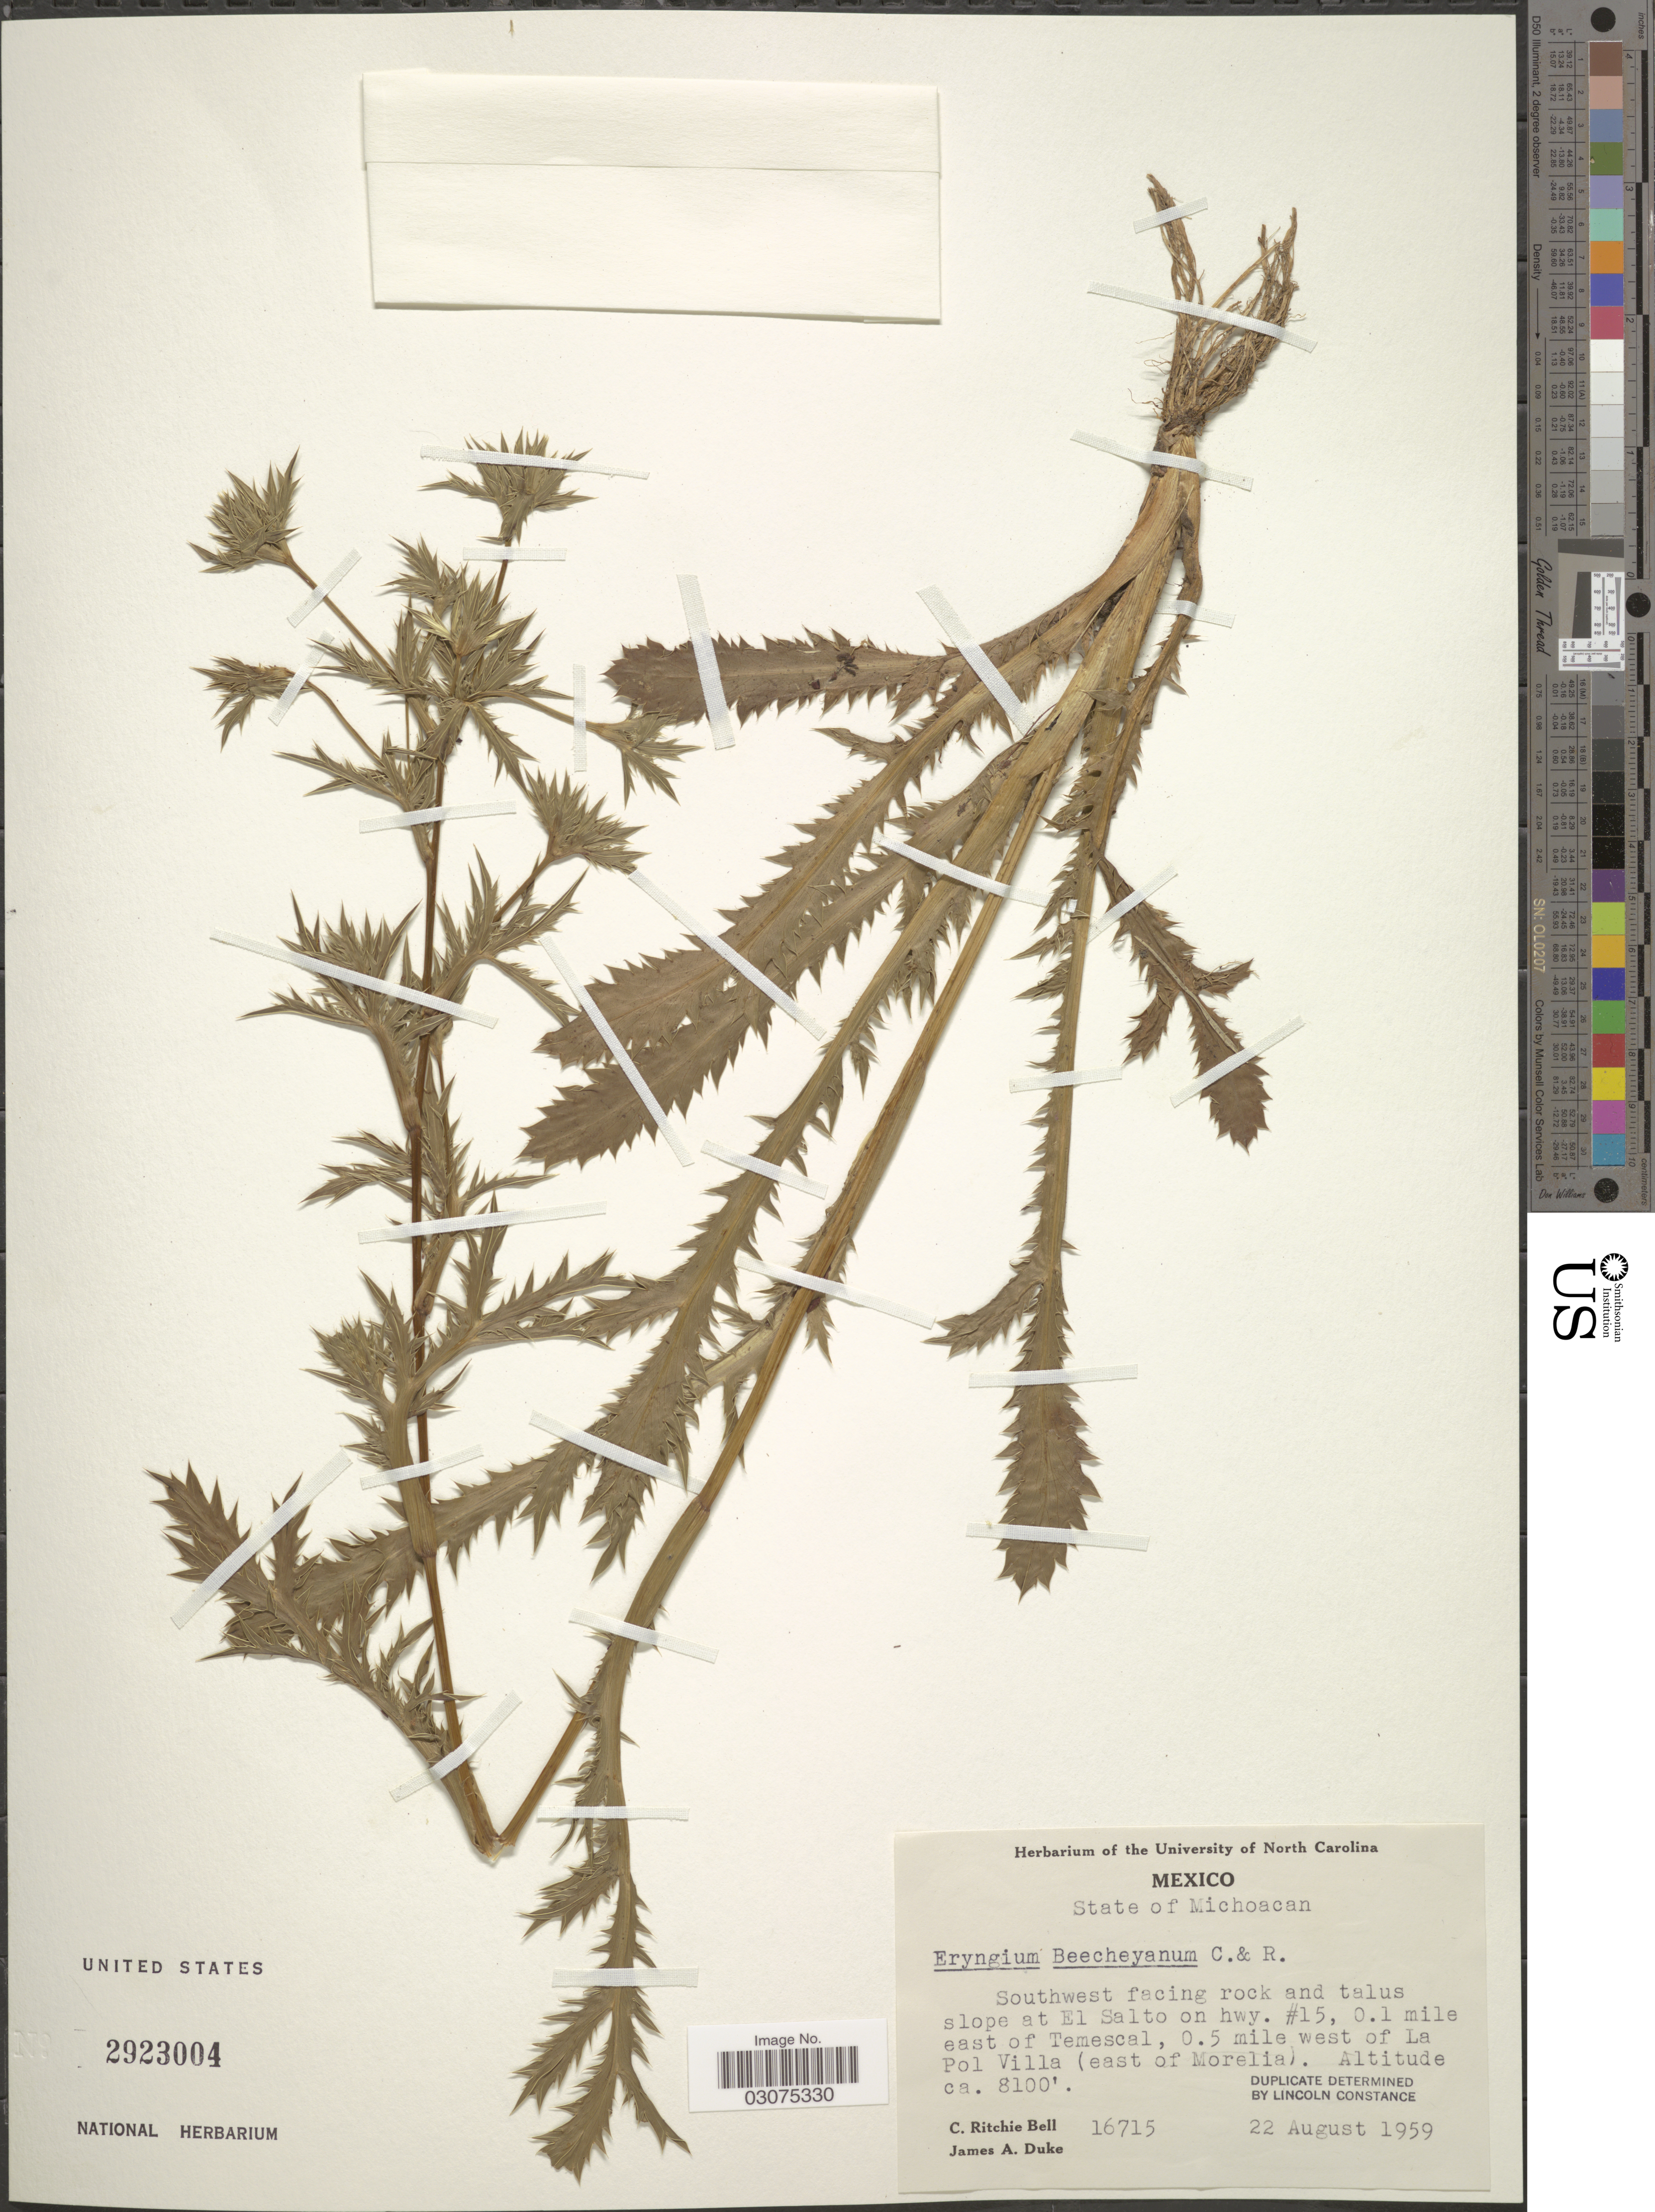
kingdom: Plantae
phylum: Tracheophyta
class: Magnoliopsida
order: Apiales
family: Apiaceae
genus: Eryngium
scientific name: Eryngium beecheyanum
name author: Hook. f. & Arn.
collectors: C. R. Bell & J. A. Duke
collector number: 16715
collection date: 1959-08-22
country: Mexico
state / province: Michoacán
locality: Southwest facing rock and talus slope at El Salto on hwy. 15, 0.1 mile east of Temescal, 0.5 mile west of La Pol Villa (east of Morelia).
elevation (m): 2469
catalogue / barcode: US 2923004